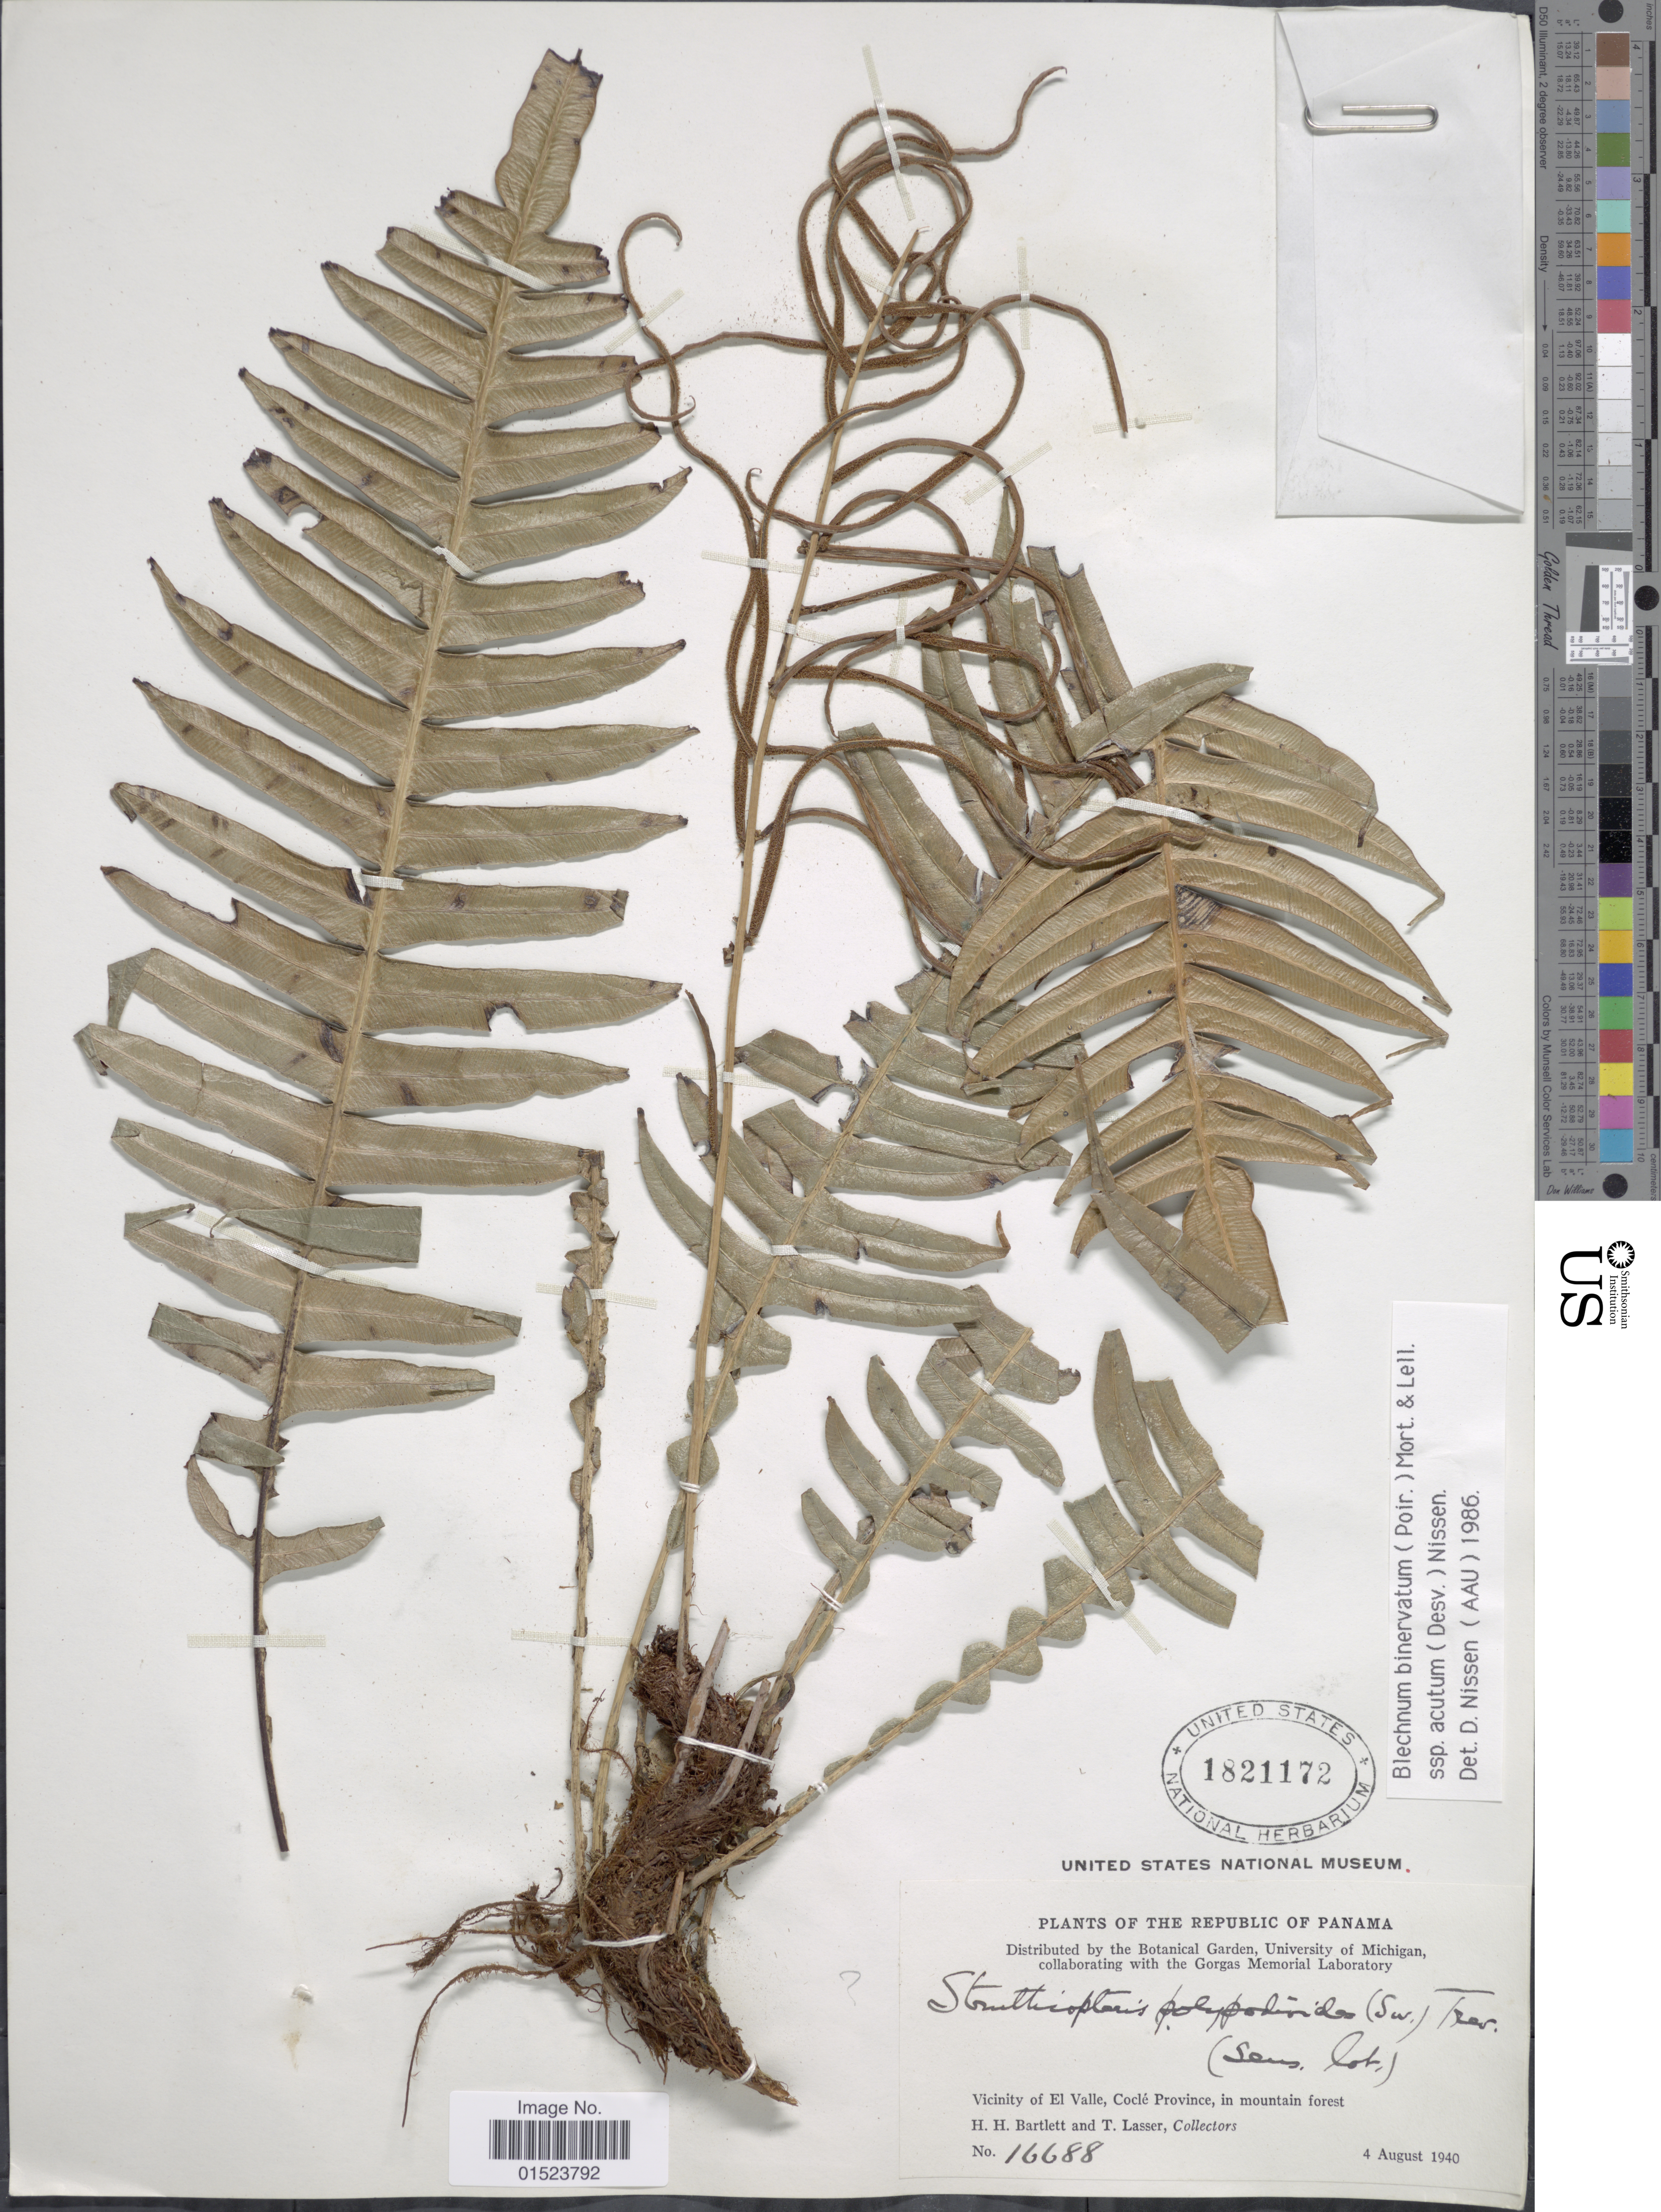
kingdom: Plantae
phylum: Tracheophyta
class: Polypodiopsida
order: Polypodiales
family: Blechnaceae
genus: Blechnum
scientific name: Blechnum ensiforme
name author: (Liebm.) C. Chr.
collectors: H. H. Bartlett & T. Lasser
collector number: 16688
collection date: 1940-08-04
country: Panama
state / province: Coclé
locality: Vicinity of El Valle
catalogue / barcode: US 1821172